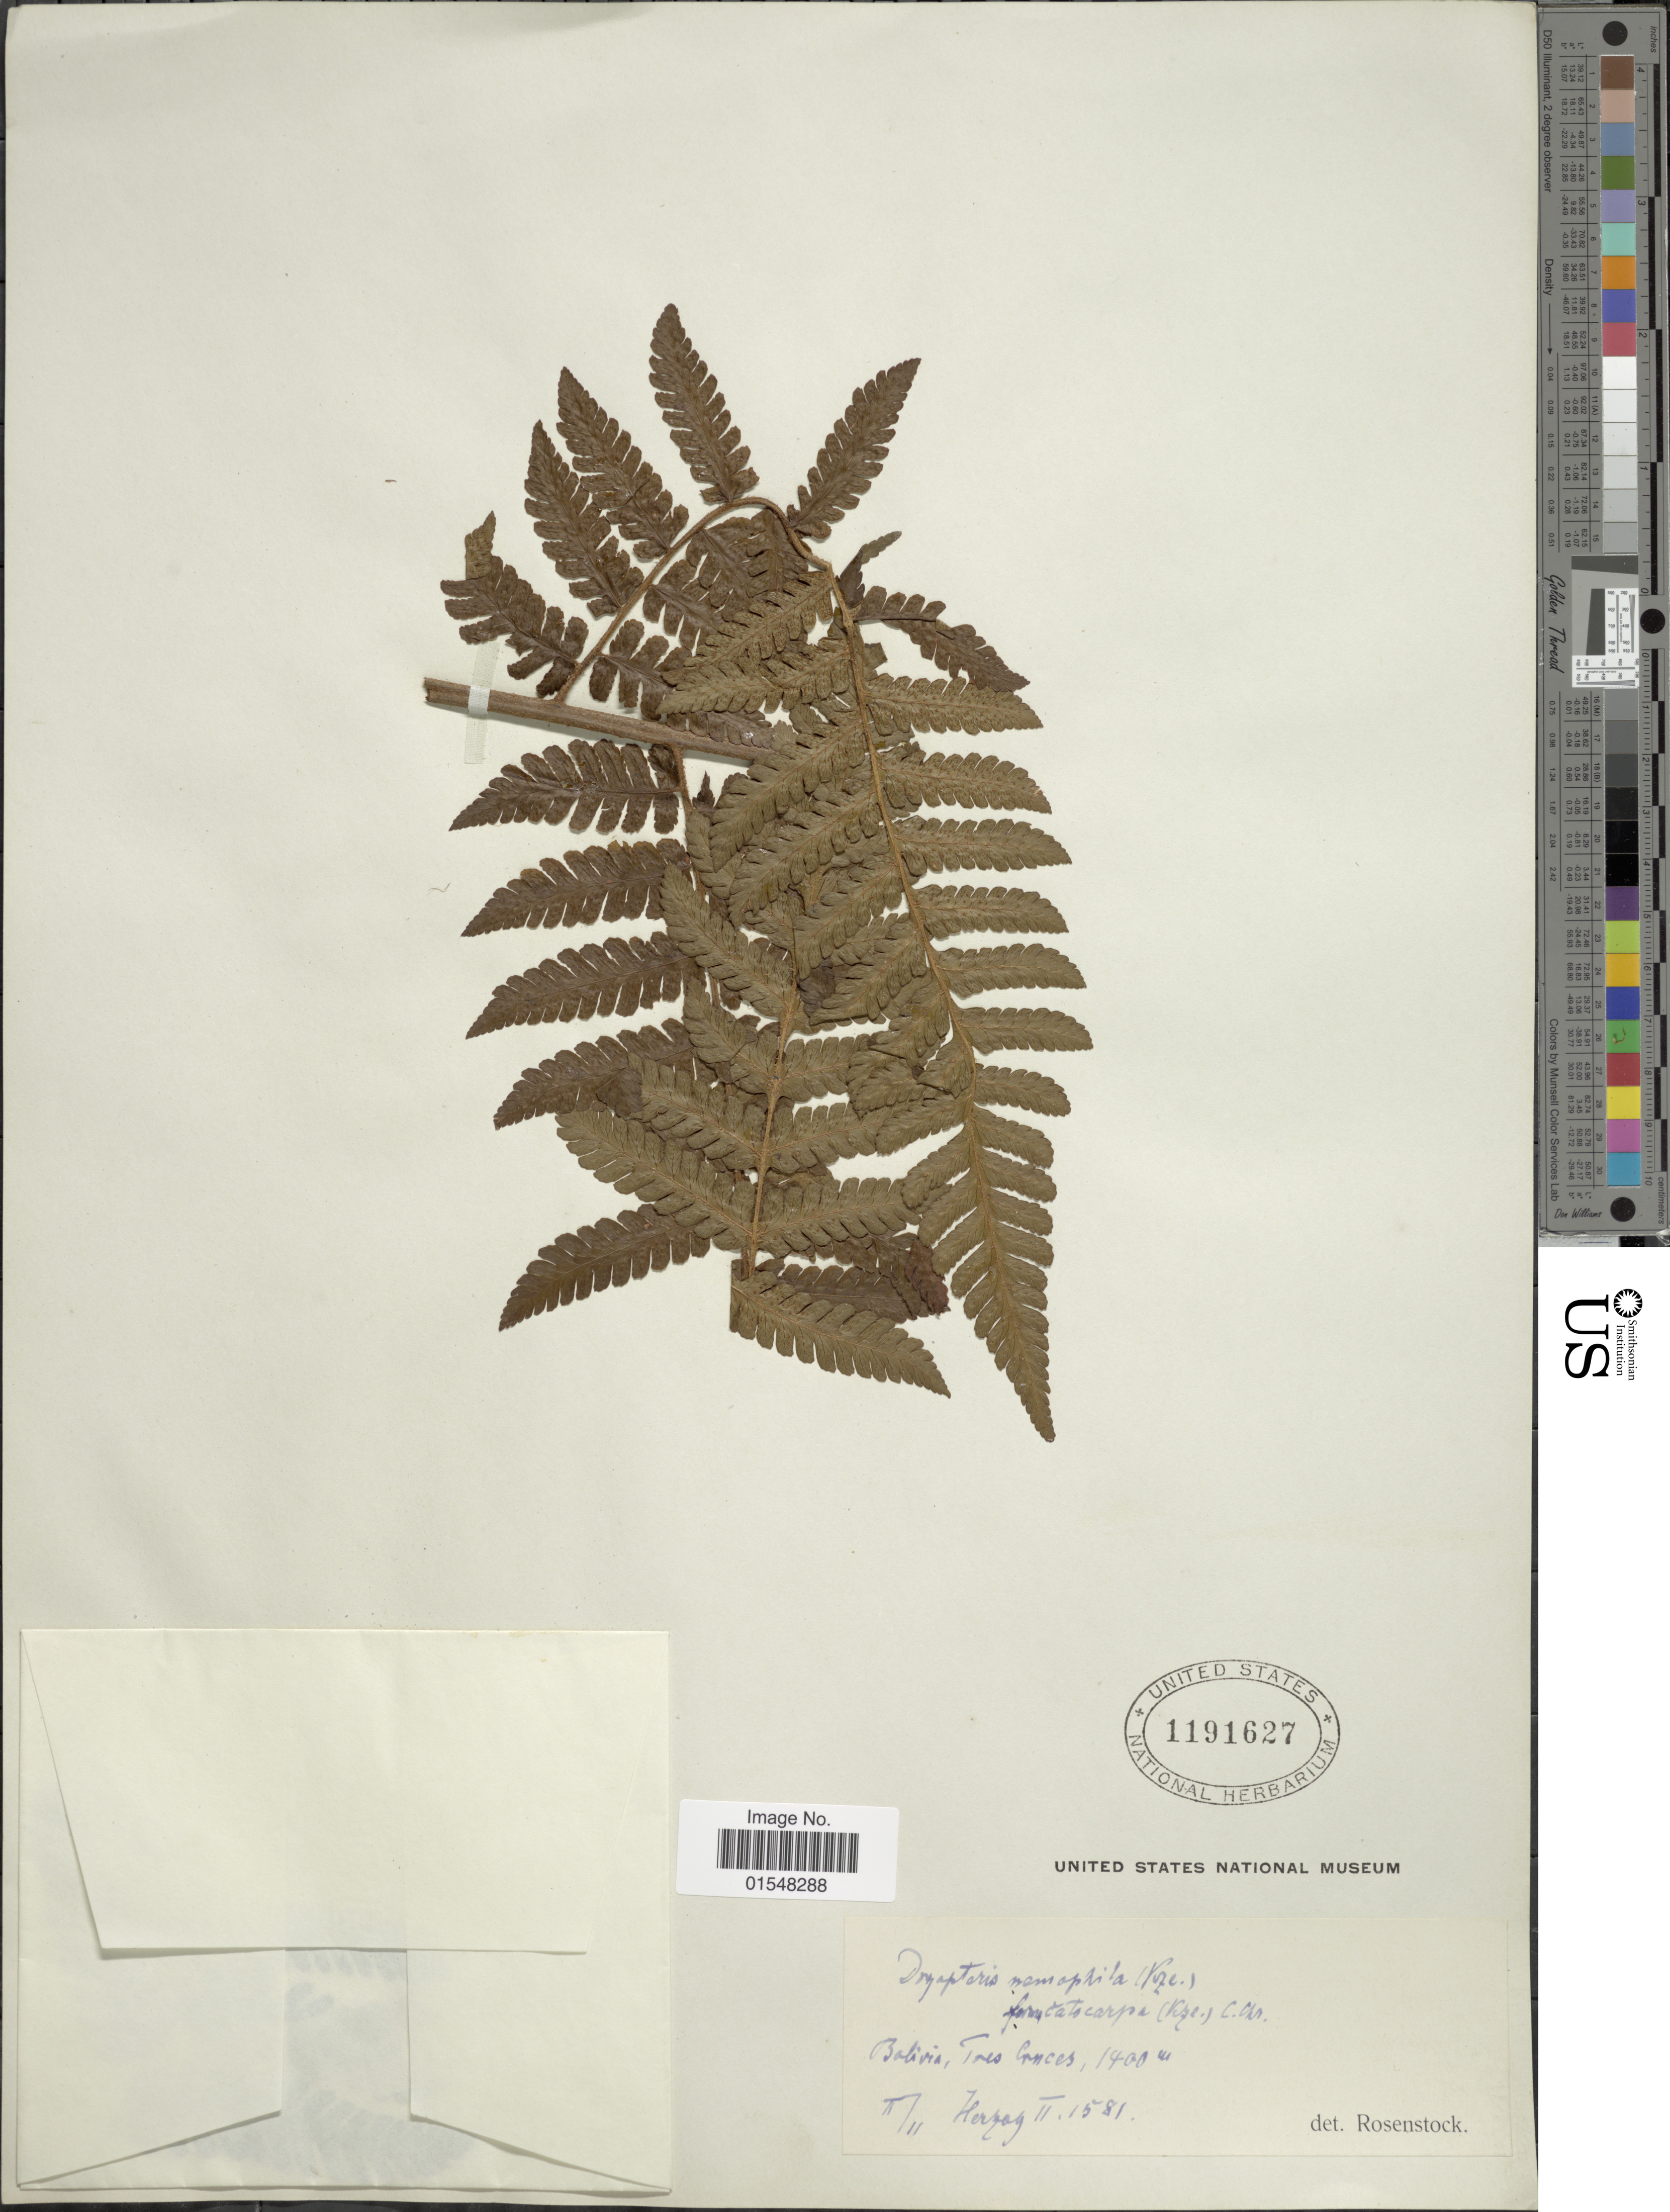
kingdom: Plantae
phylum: Tracheophyta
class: Polypodiopsida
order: Polypodiales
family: Dryopteridaceae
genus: Ctenitis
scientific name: Ctenitis ampla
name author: (Humb. & Bonpl. ex Willd.) Ching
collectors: -- Herzog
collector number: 1581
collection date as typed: Transcribed d/m/y: /4/11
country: Bolivia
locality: Tres Cruces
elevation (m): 1400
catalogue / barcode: US 1191627